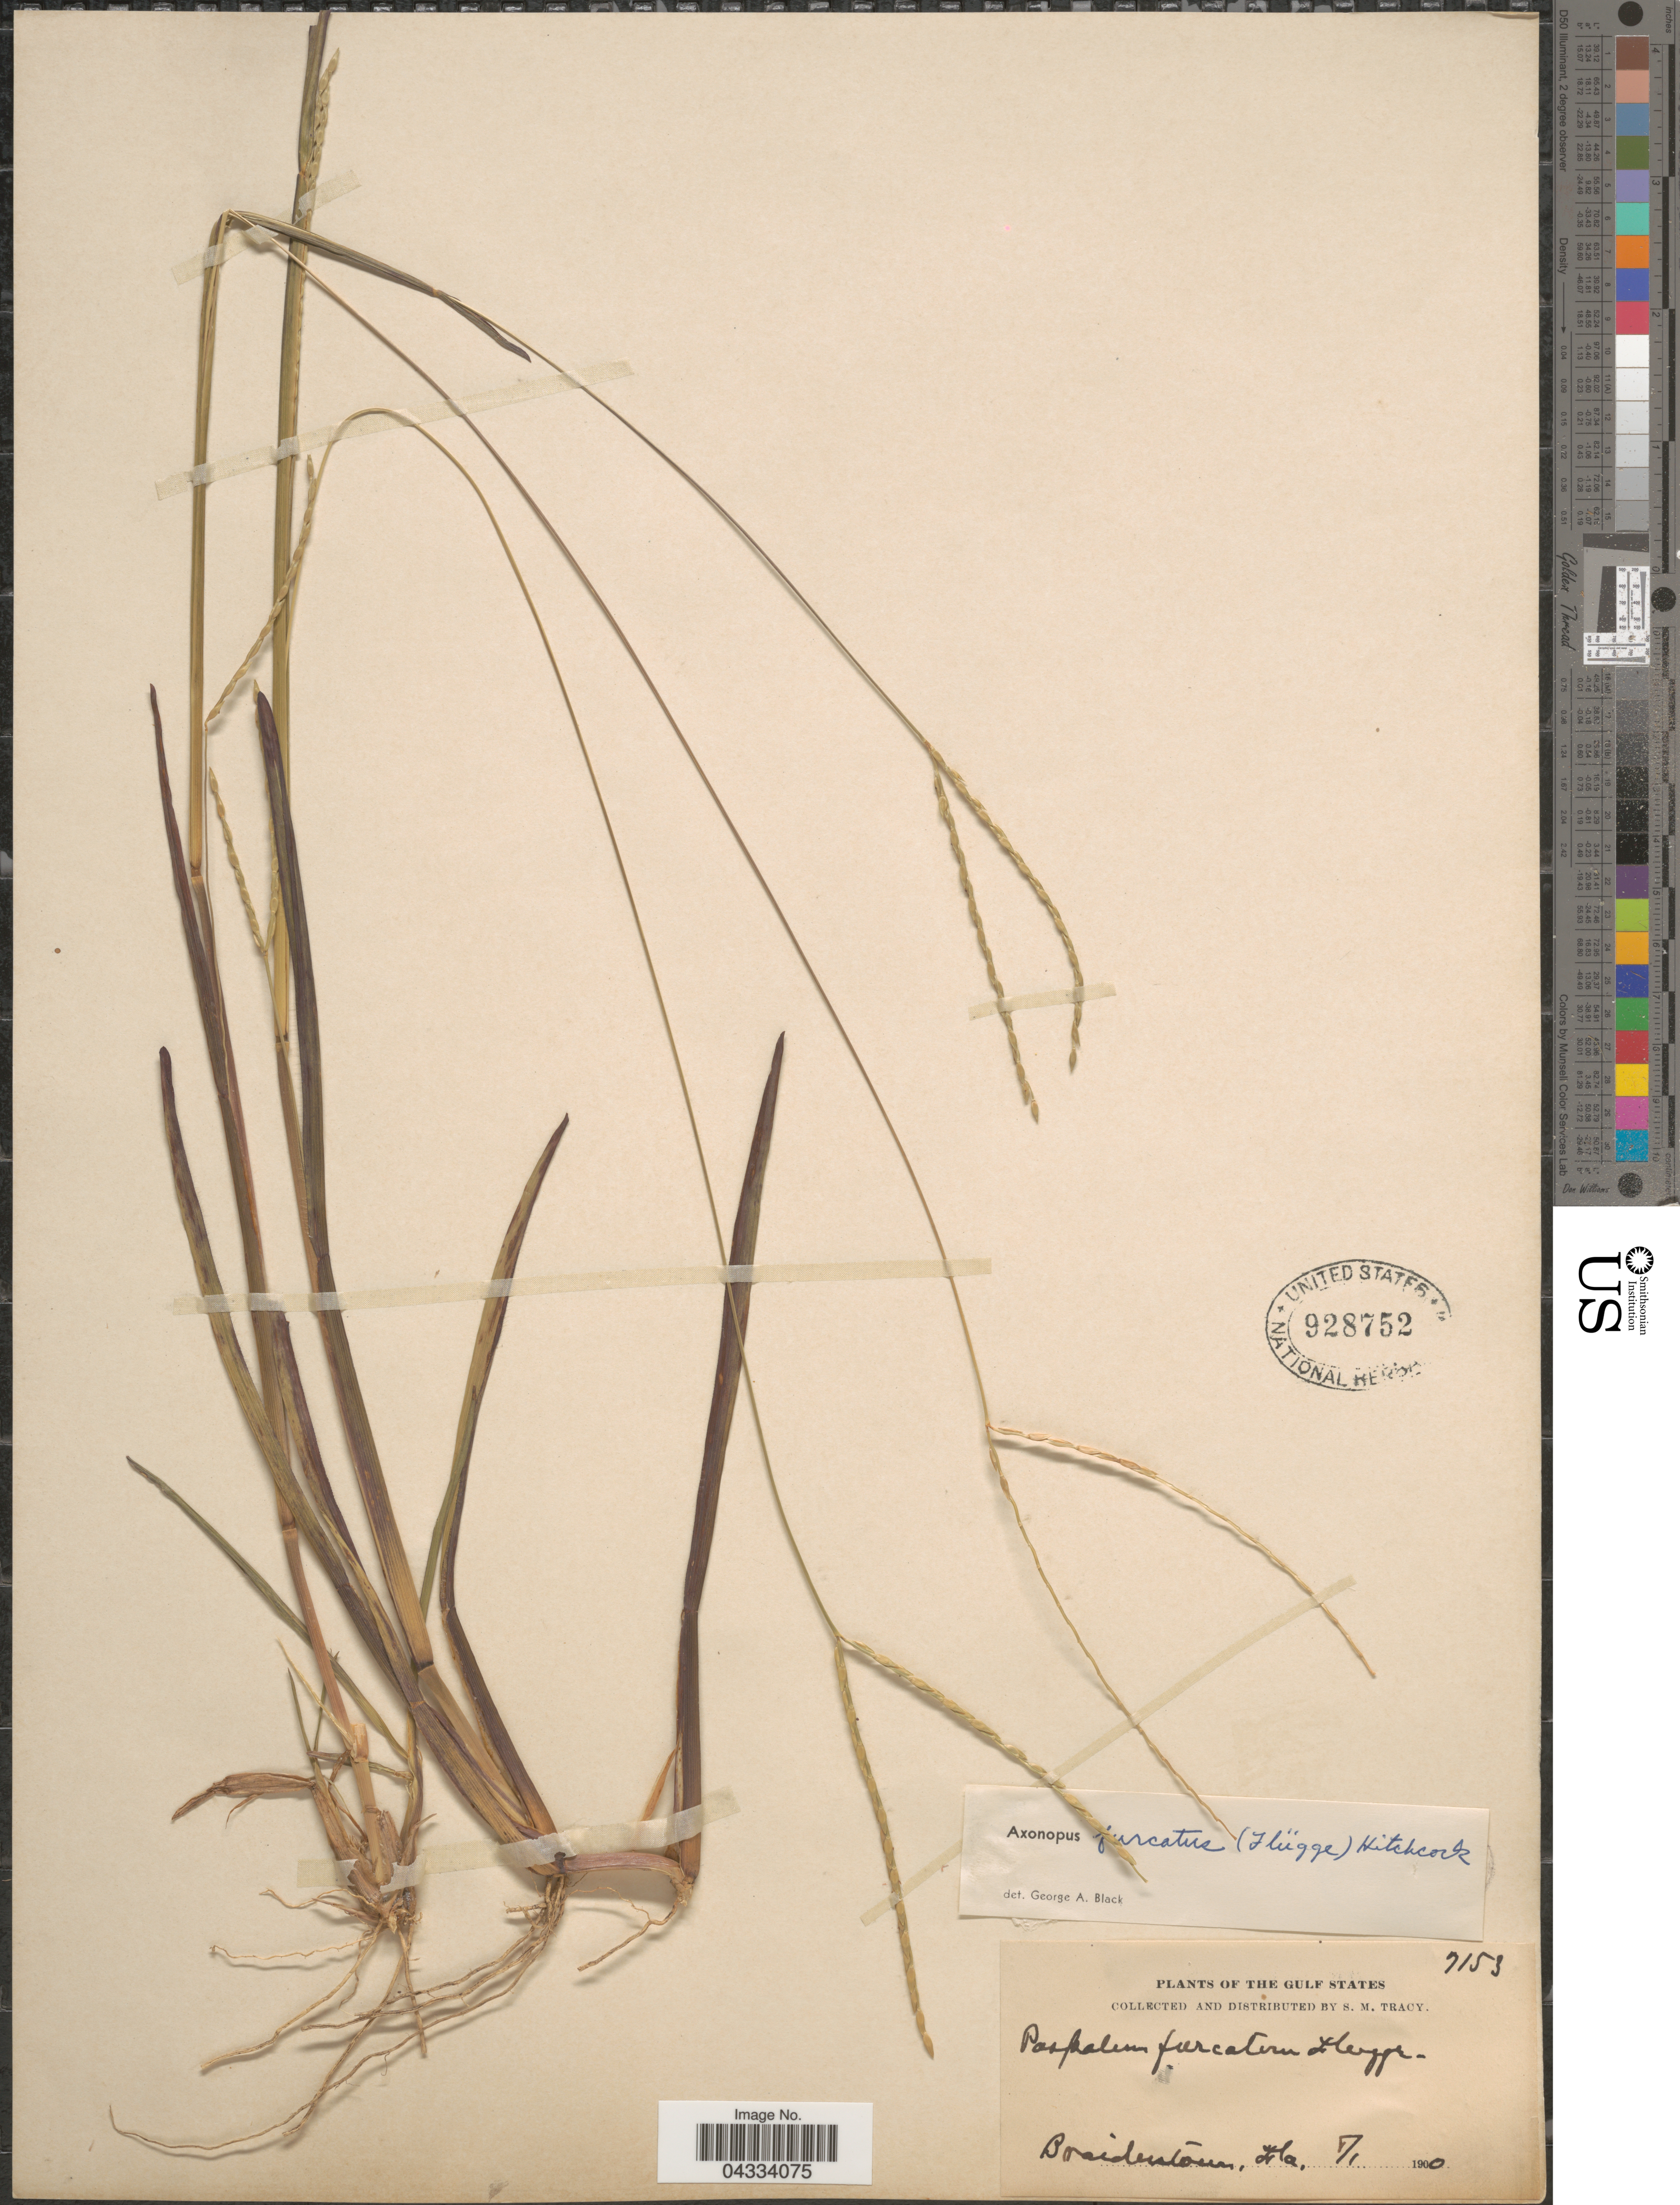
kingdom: Plantae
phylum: Tracheophyta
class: Liliopsida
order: Poales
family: Poaceae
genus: Axonopus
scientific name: Axonopus furcatus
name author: (Flüggé) Hitchc.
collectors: S. M. Tracy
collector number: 7153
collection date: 1900-08-01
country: United States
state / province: Florida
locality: The Gulf States. Braidentown.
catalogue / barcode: US 928752